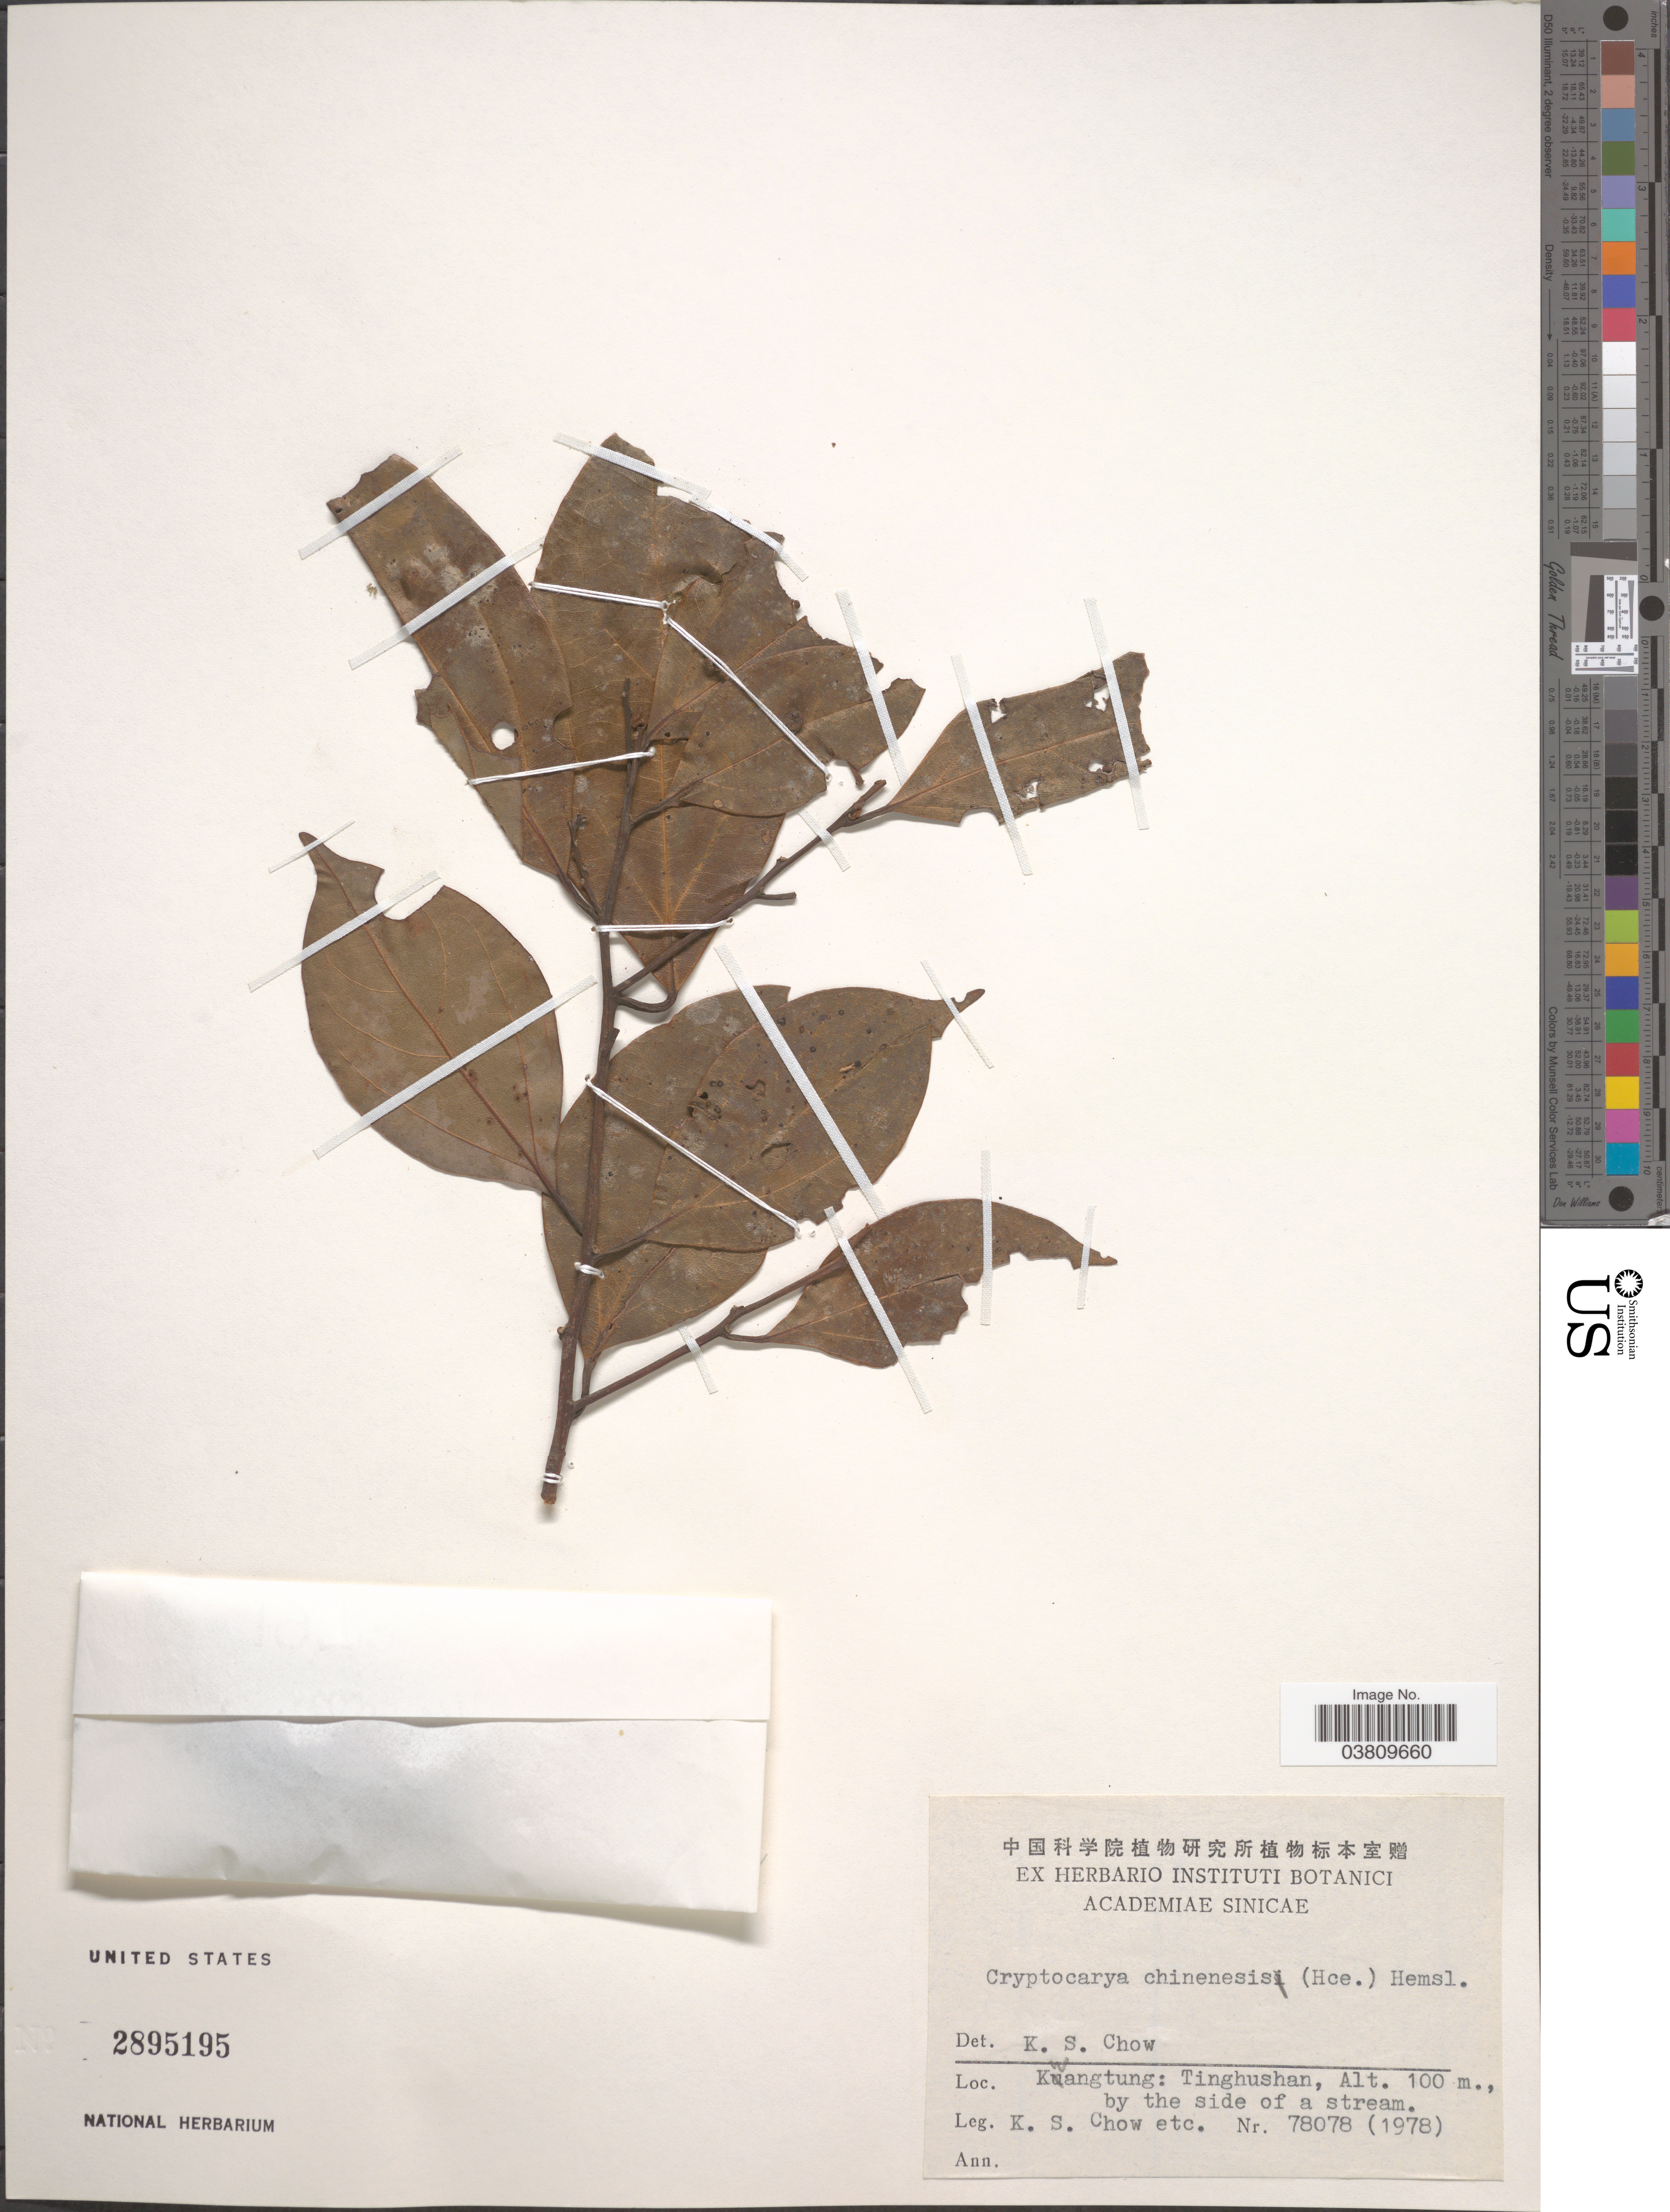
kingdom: Plantae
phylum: Tracheophyta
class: Magnoliopsida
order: Laurales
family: Lauraceae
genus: Cryptocarya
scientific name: Cryptocarya chinensis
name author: (Hance) Hemsl.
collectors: K. S. Chow & et al.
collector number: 78078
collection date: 1978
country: China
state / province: Guangdong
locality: Kwangtung: Tinghushan, by the side of a stream.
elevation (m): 100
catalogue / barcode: US 2895195